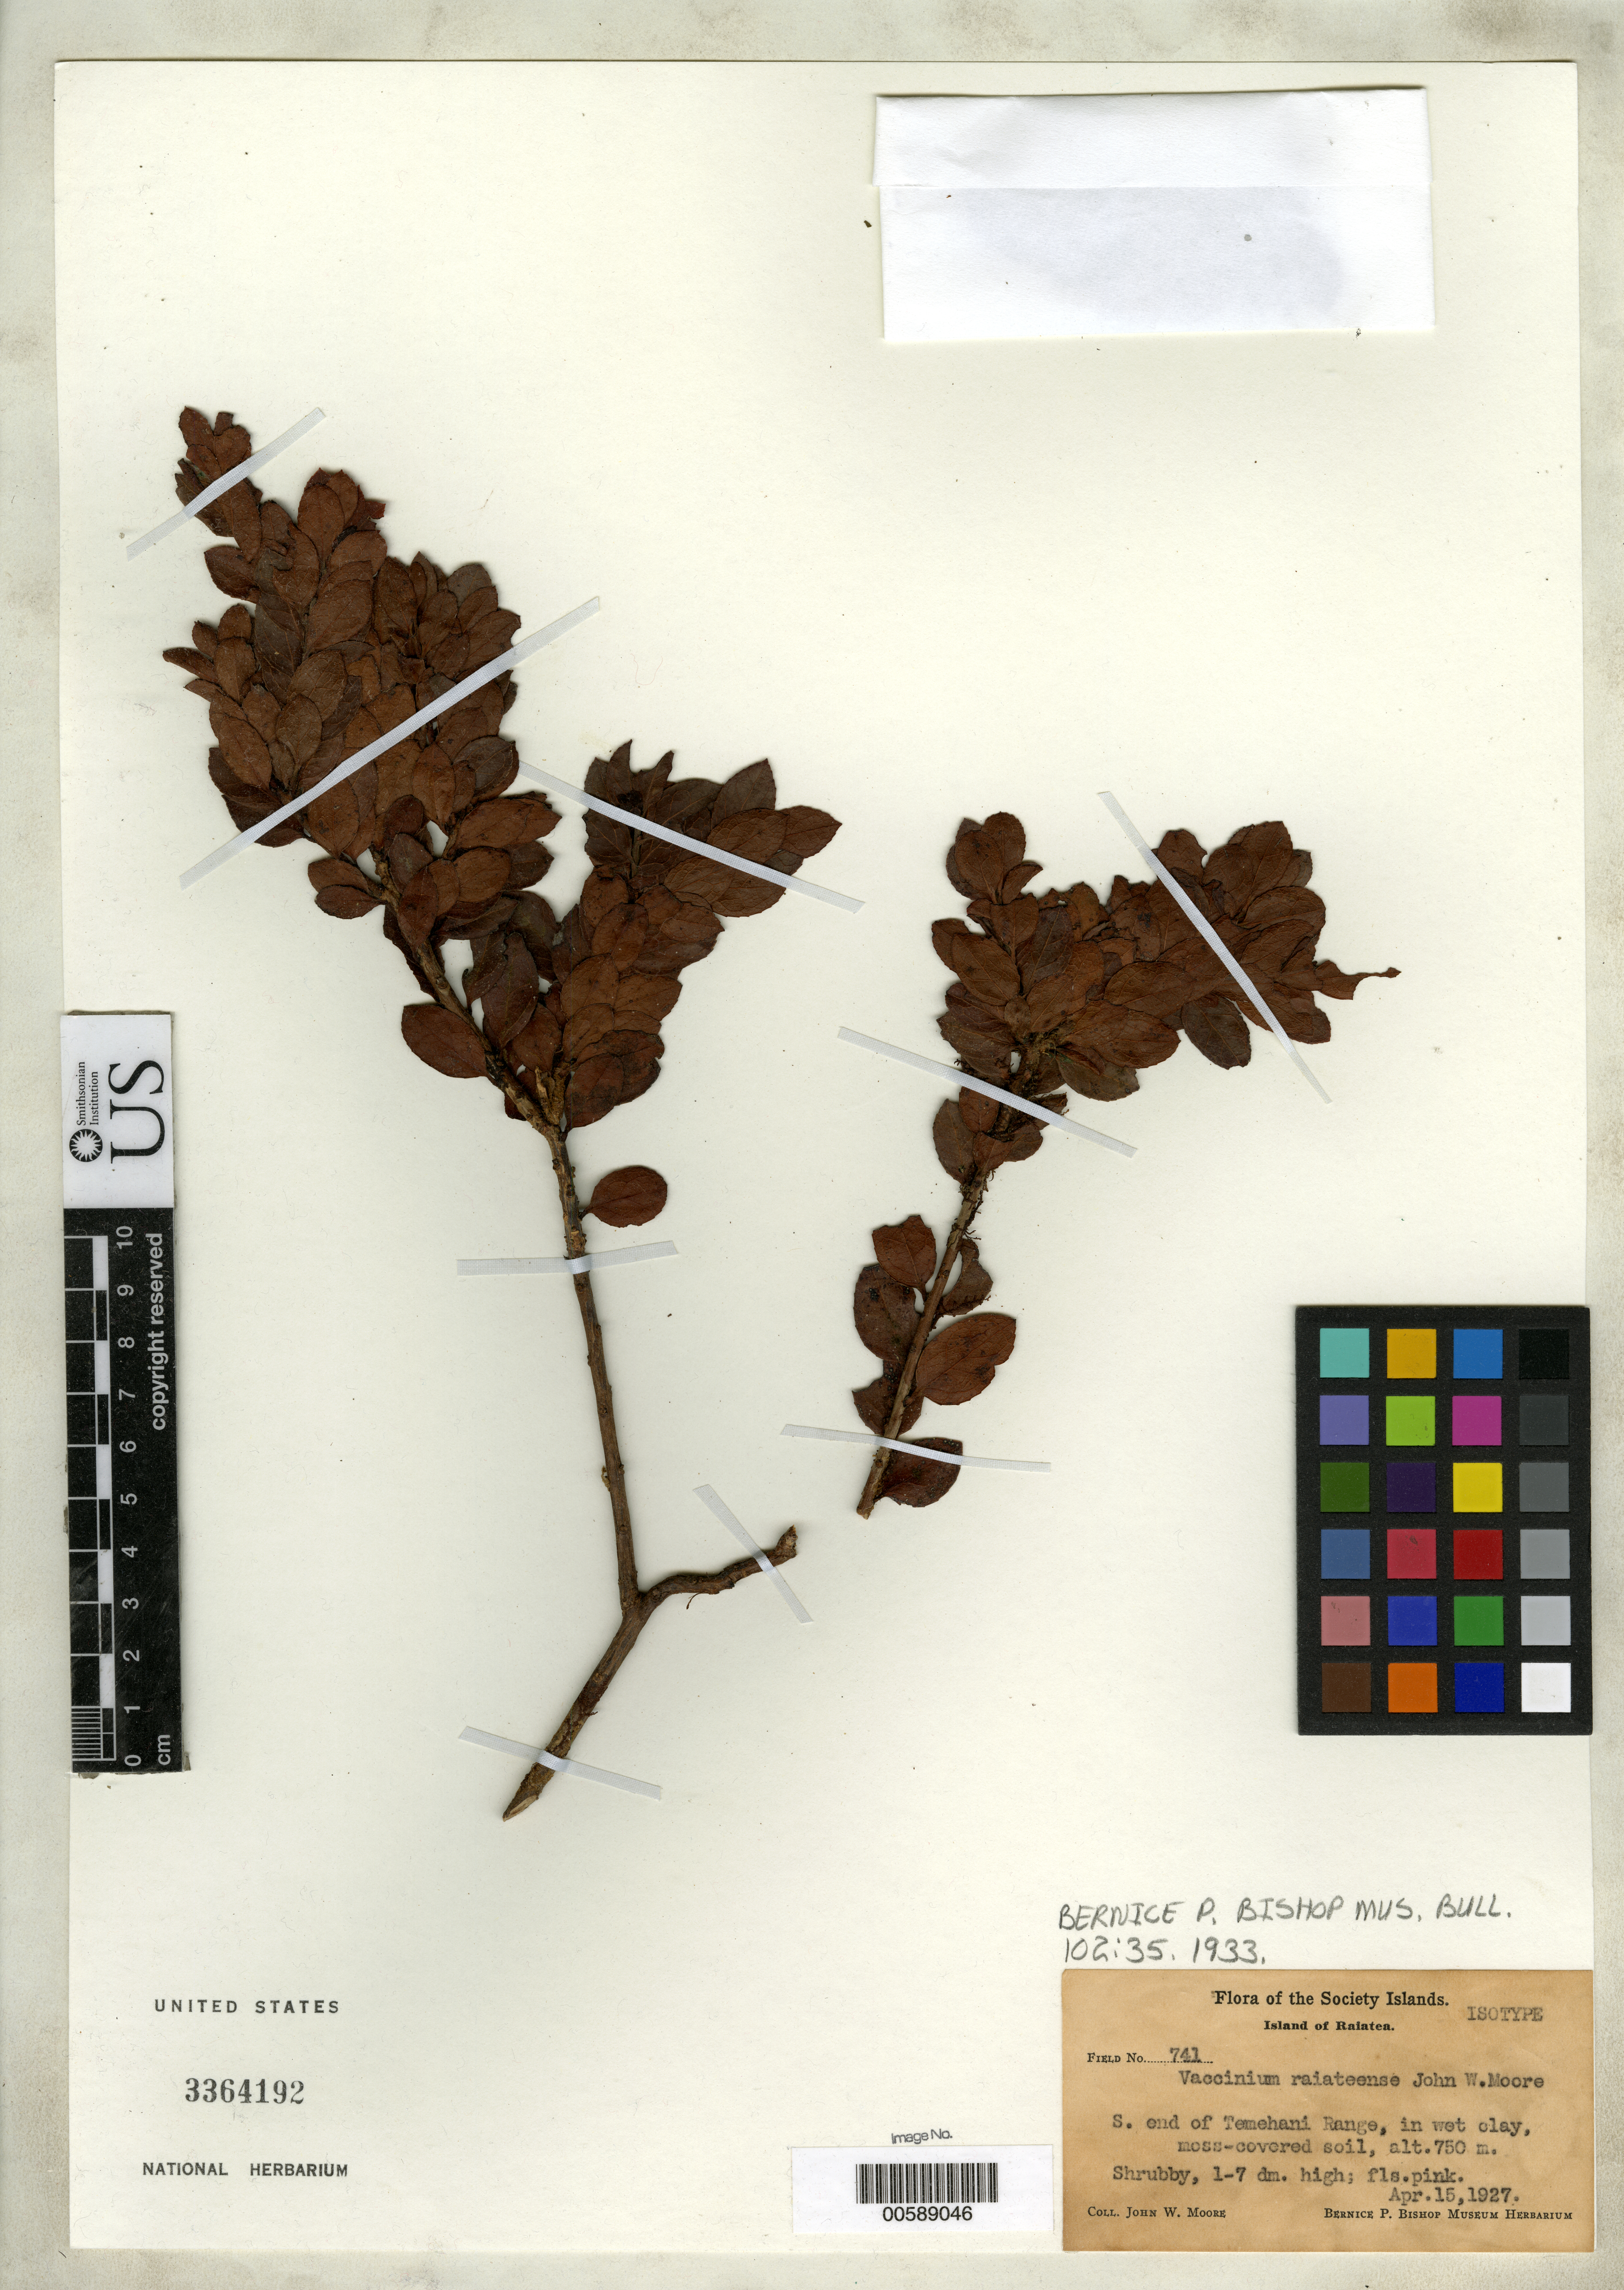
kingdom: Plantae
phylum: Tracheophyta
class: Magnoliopsida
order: Ericales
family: Ericaceae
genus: Vaccinium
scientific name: Vaccinium raiateense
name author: J.W. Moore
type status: Isotype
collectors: J. W. Moore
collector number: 741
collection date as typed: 15 Apr 1927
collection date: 1927-04-15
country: French Polynesia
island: Raiatea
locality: S end of Temehani Range. [Society Is.]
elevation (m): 750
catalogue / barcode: US 3364192